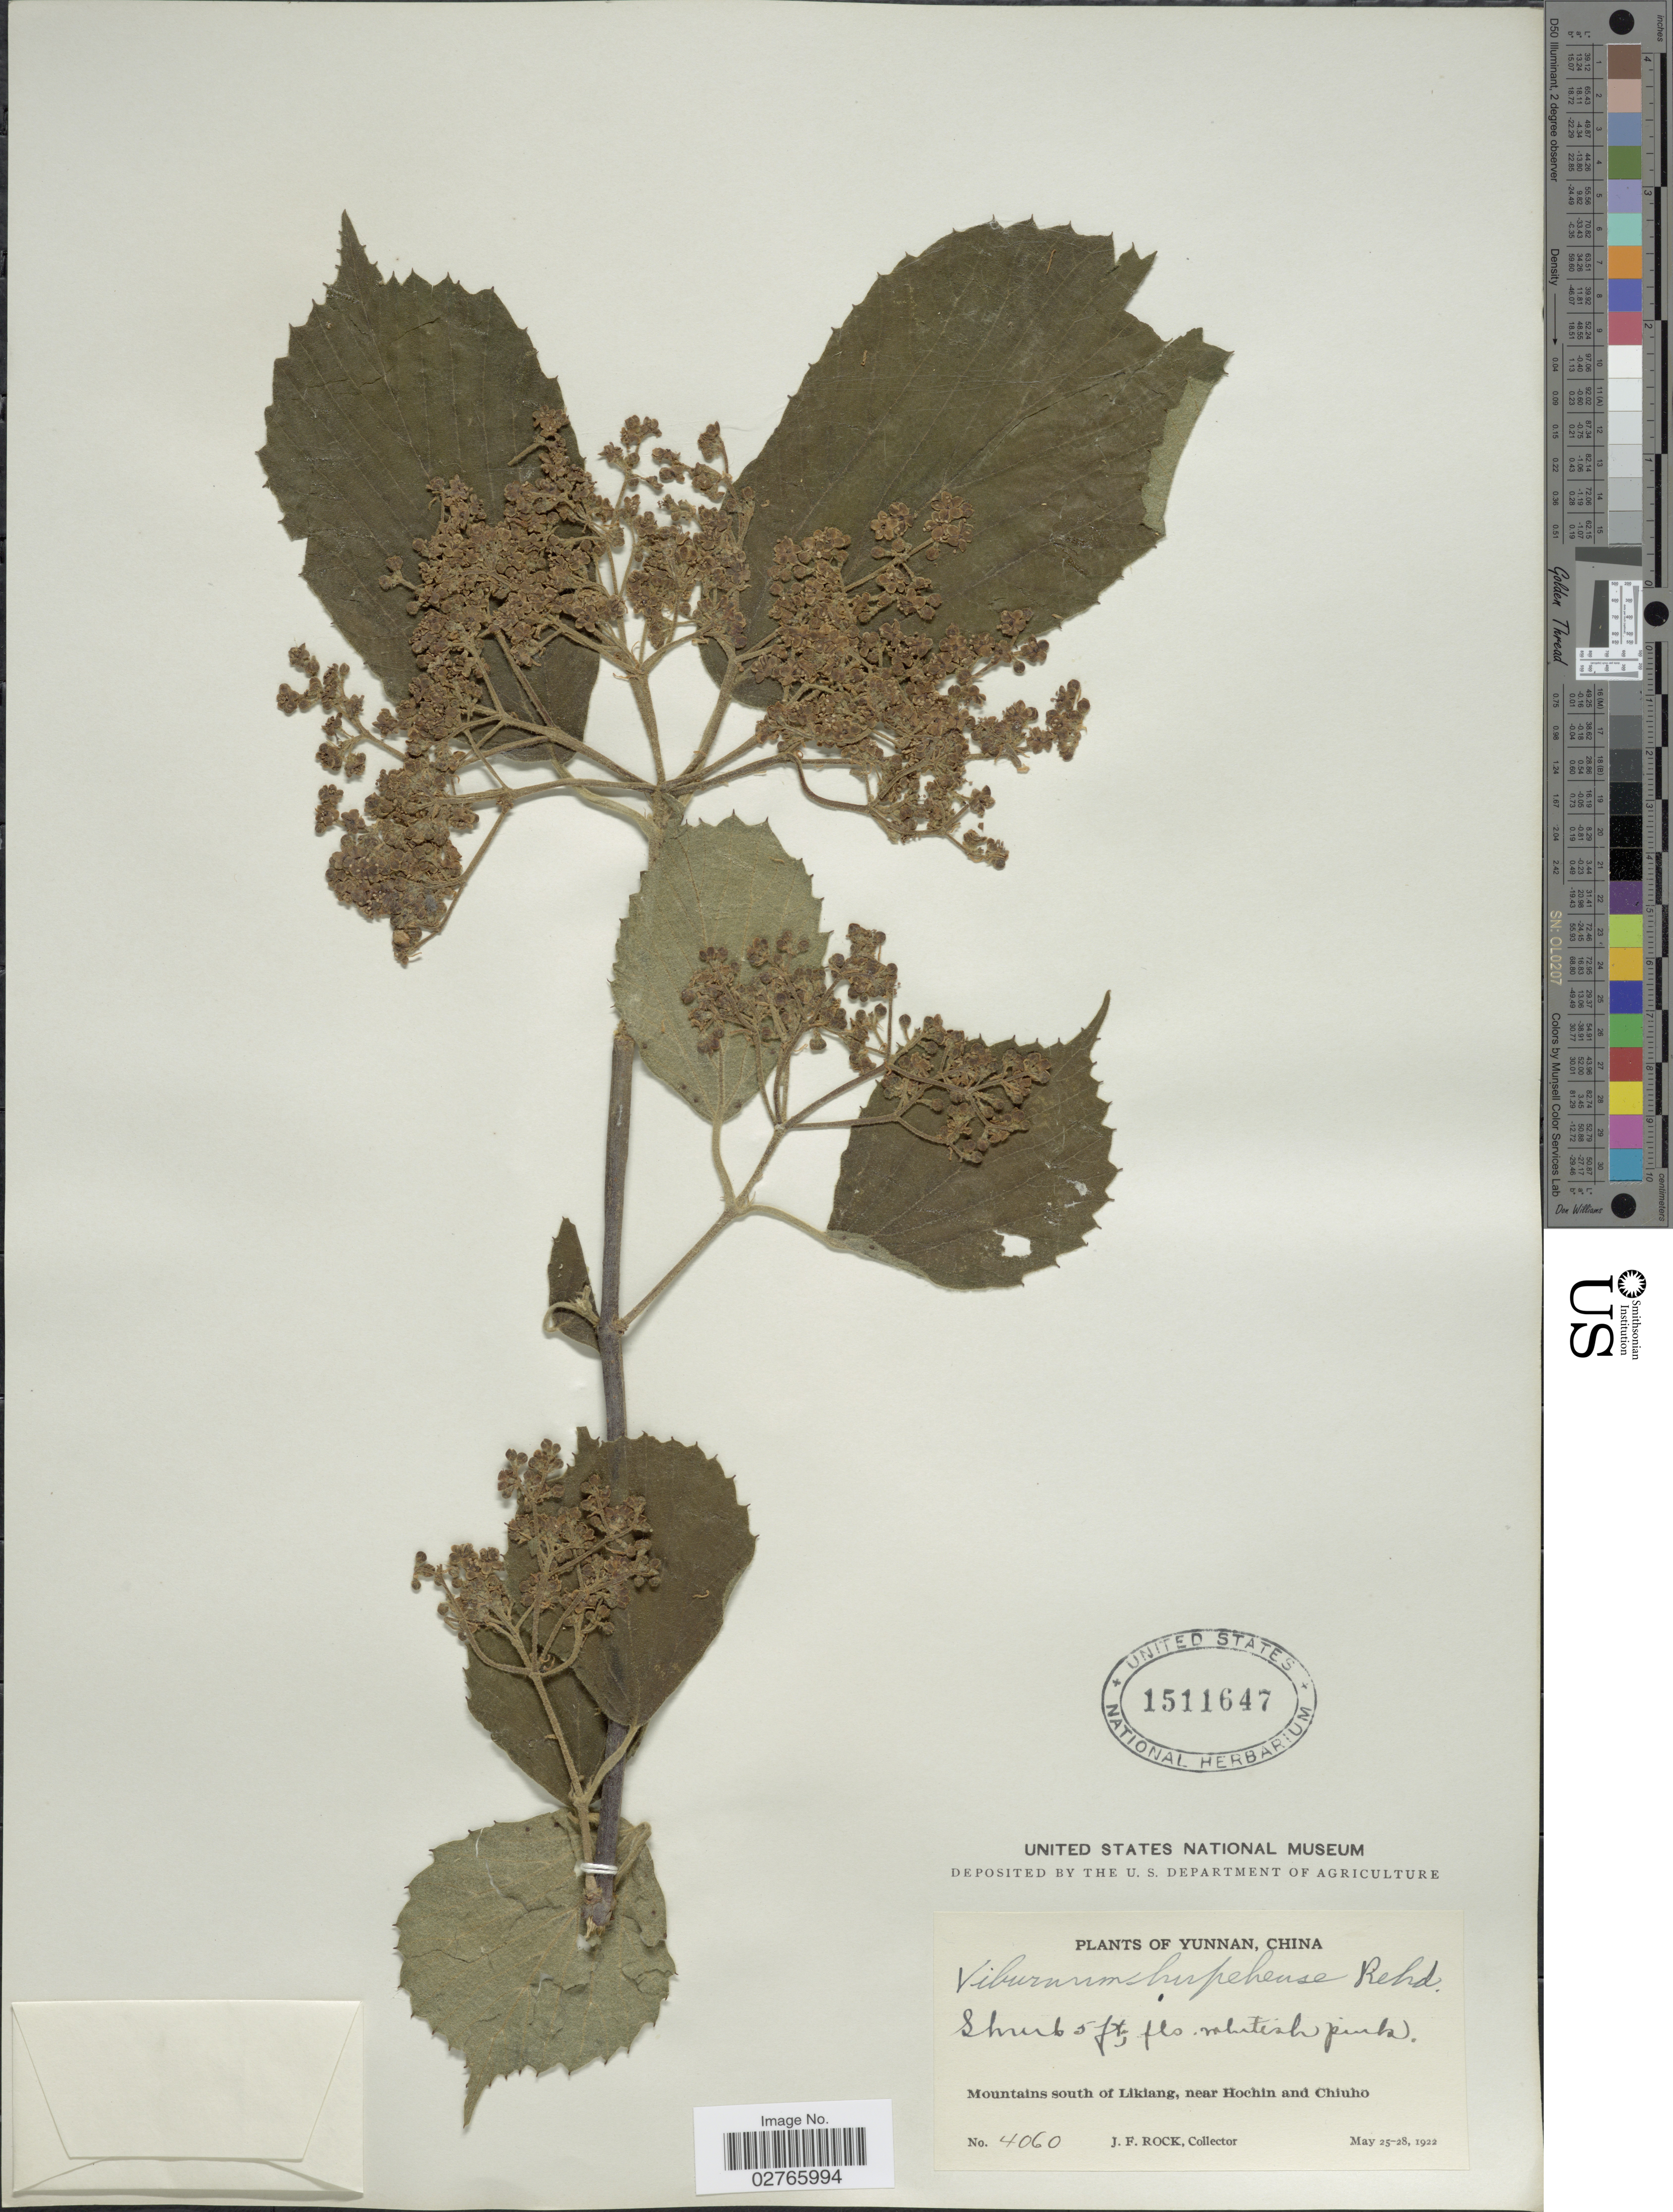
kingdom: Plantae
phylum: Tracheophyta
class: Magnoliopsida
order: Dipsacales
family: Viburnaceae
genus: Viburnum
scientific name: Viburnum hupehense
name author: Rehder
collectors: J. Rock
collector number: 4060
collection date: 1922-05-25/1922-05-28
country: China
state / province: Yunnan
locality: Mountains south of Likiang, near Hochin and Chiuho.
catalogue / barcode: US 1511647